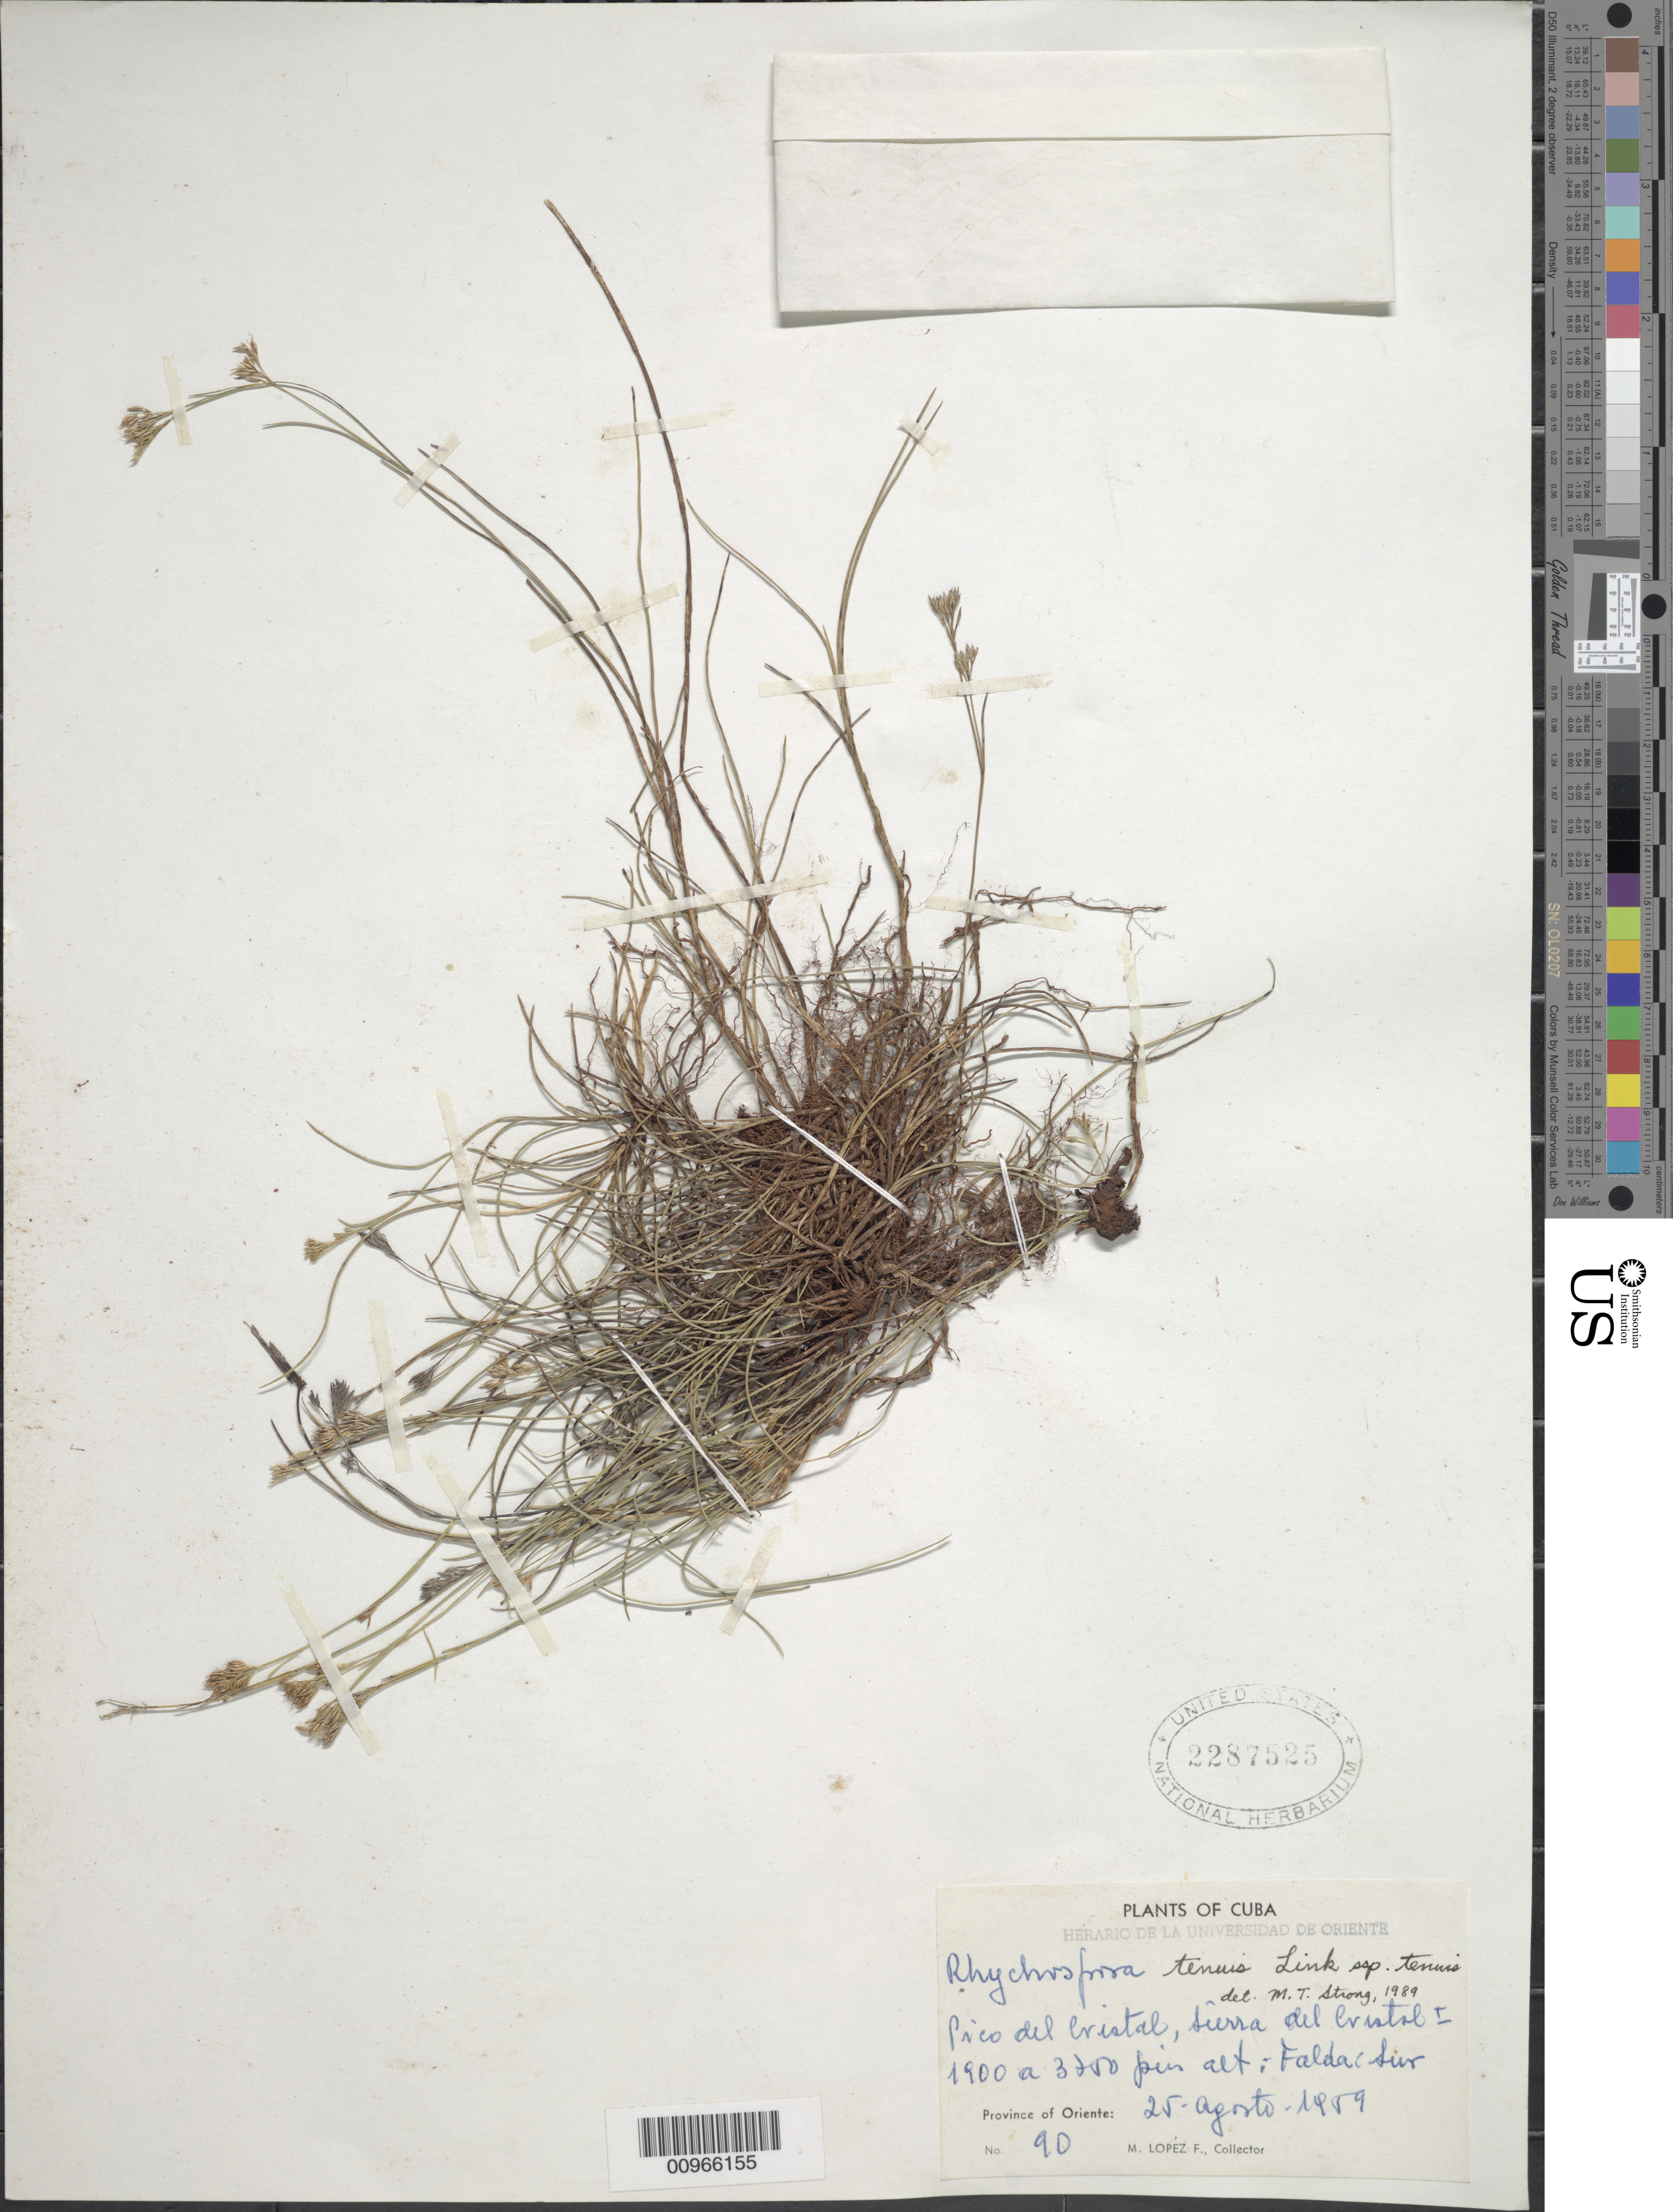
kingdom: Plantae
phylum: Tracheophyta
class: Liliopsida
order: Poales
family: Cyperaceae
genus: Rhynchospora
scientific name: Rhynchospora tenuis subsp. tenuis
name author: Link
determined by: Strong, M. T., (US), Smithsonian Institution - National Museum of Natural History (UNITED STATES)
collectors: M. López Figueiras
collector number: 90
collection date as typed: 25 Aug 1959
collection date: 1959-08-25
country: Cuba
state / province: Oriente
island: Cuba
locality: Pico del Cristal, Sierra del Cristal, Falda Sur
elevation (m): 579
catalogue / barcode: US 2287525